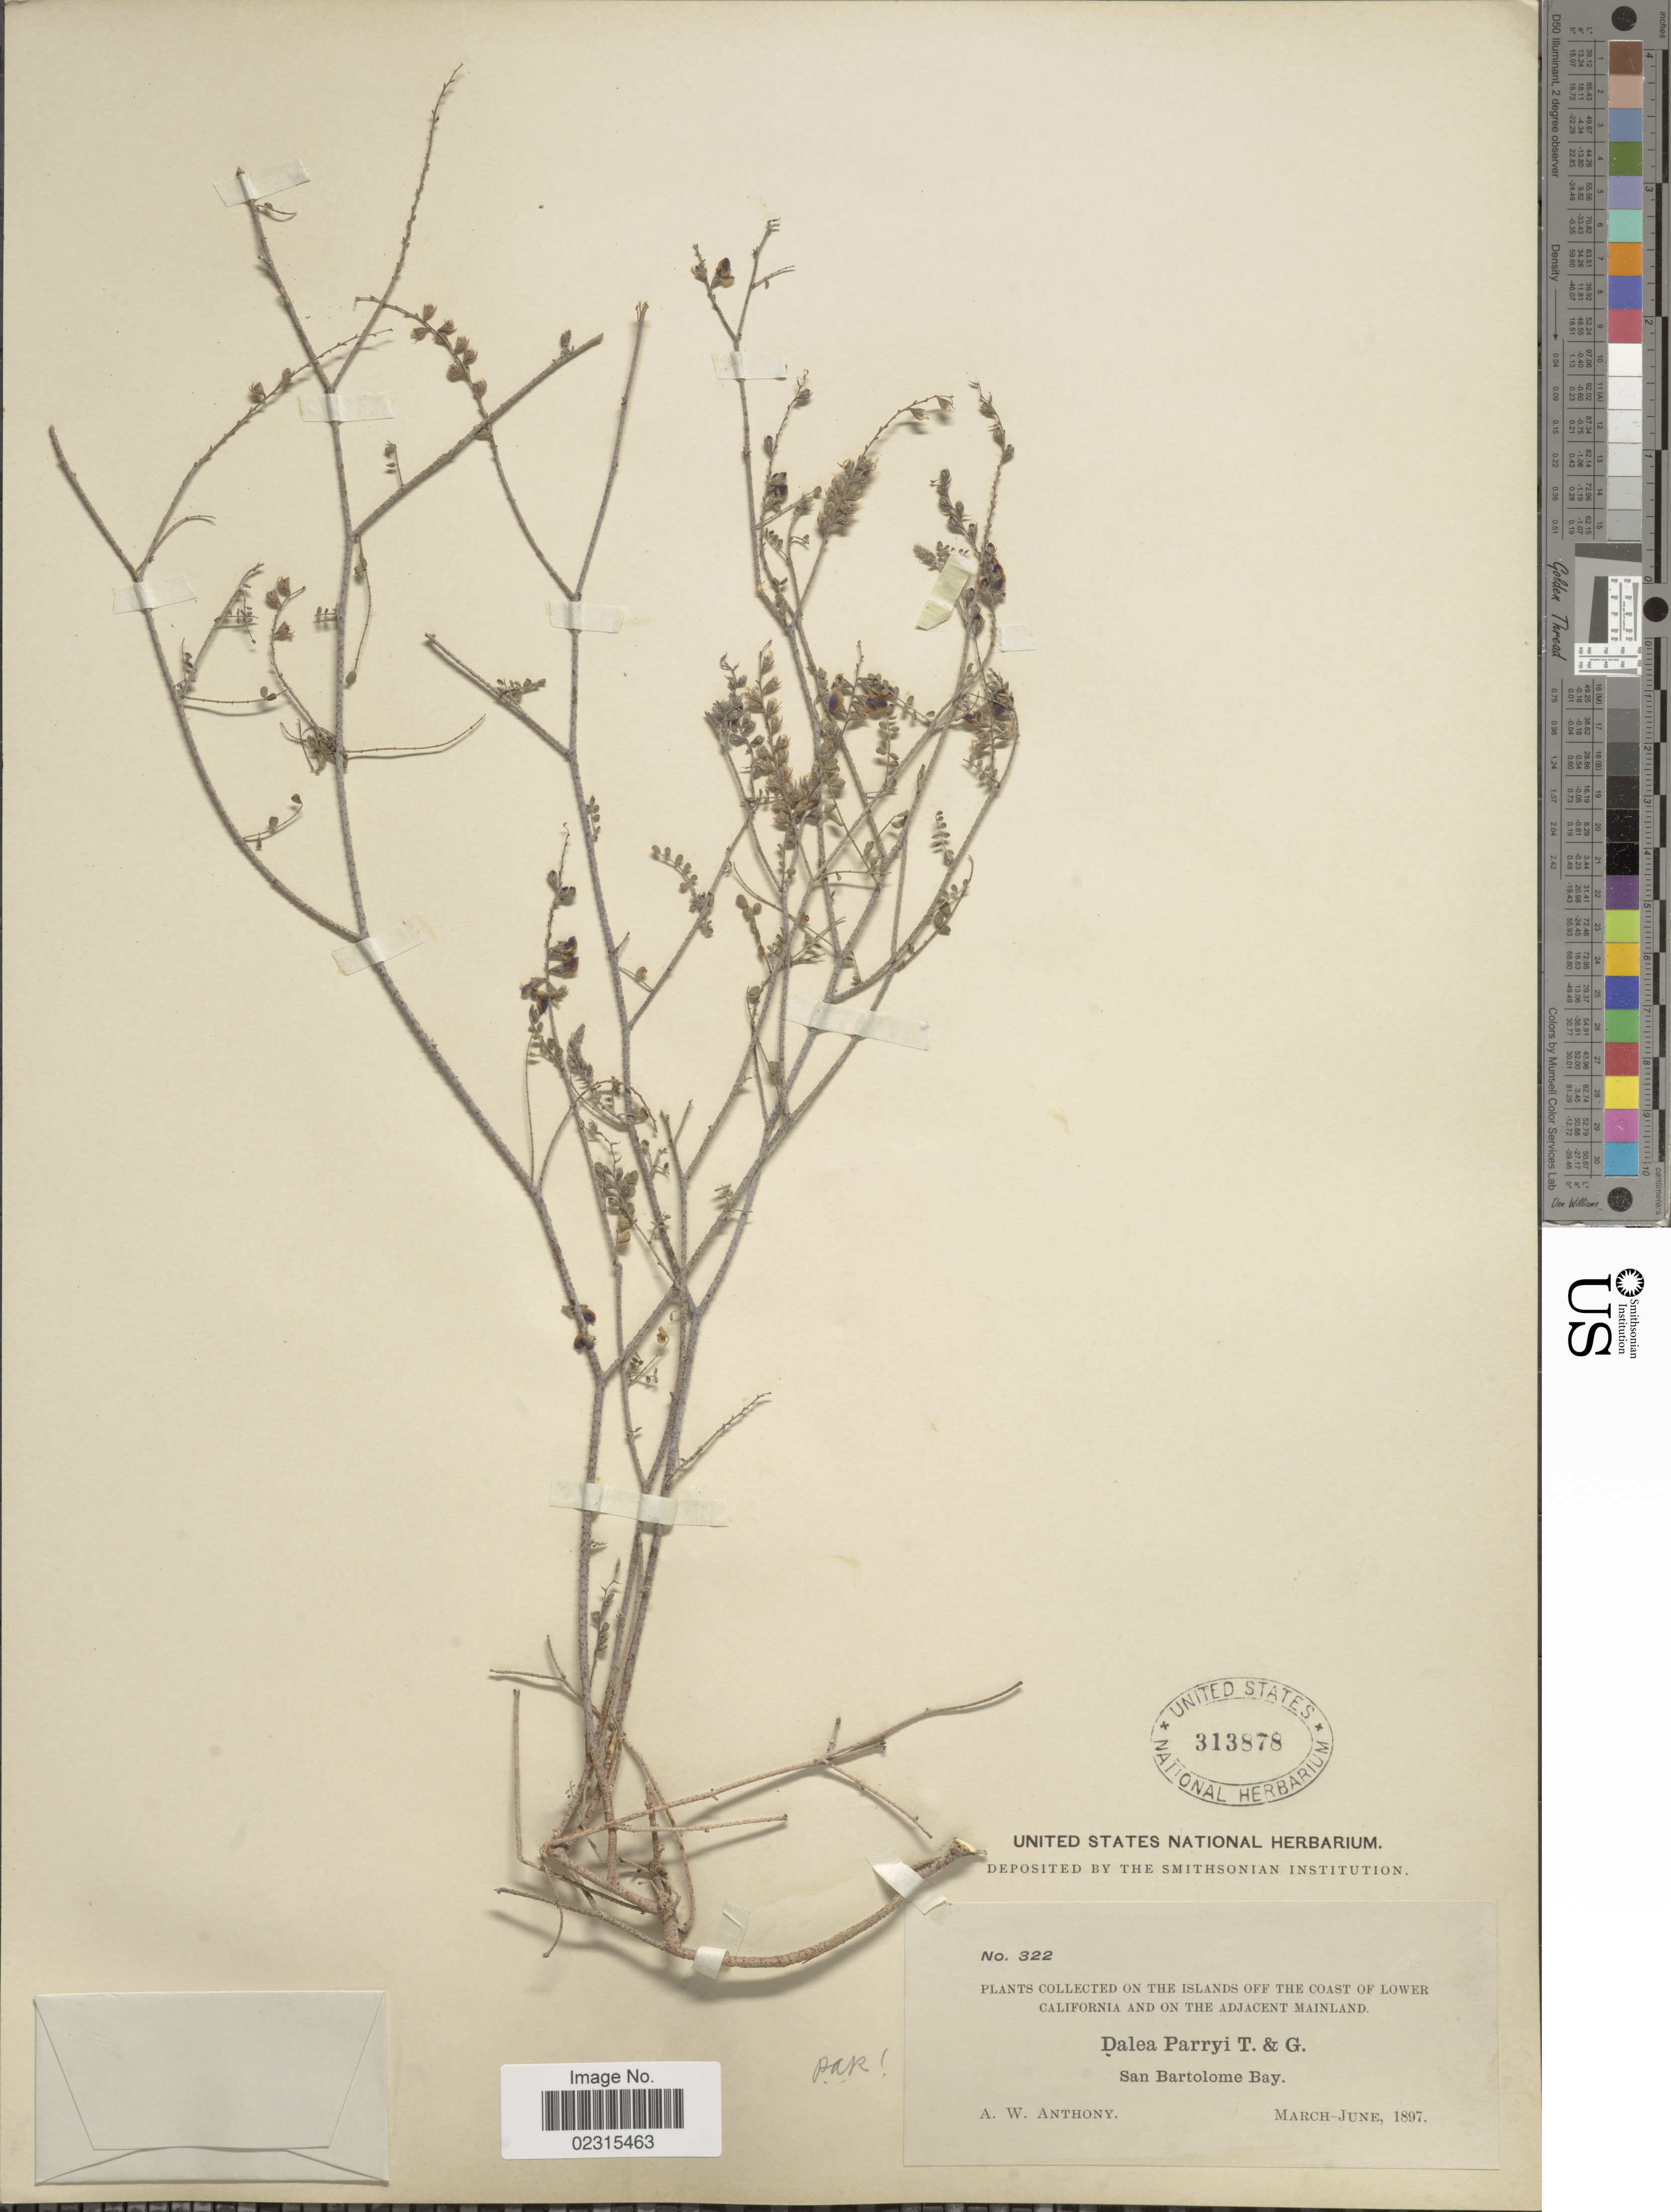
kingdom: Plantae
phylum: Tracheophyta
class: Magnoliopsida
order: Fabales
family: Fabaceae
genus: Marina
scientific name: Marina parryi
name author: (Torr. & A. Gray) Barneby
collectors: A. W. Anthony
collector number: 322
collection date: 1897-03/1897-06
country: Mexico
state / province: Baja California Sur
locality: Lower California and the adjacent mainland, San Bartolome Bay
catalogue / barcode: US 313878